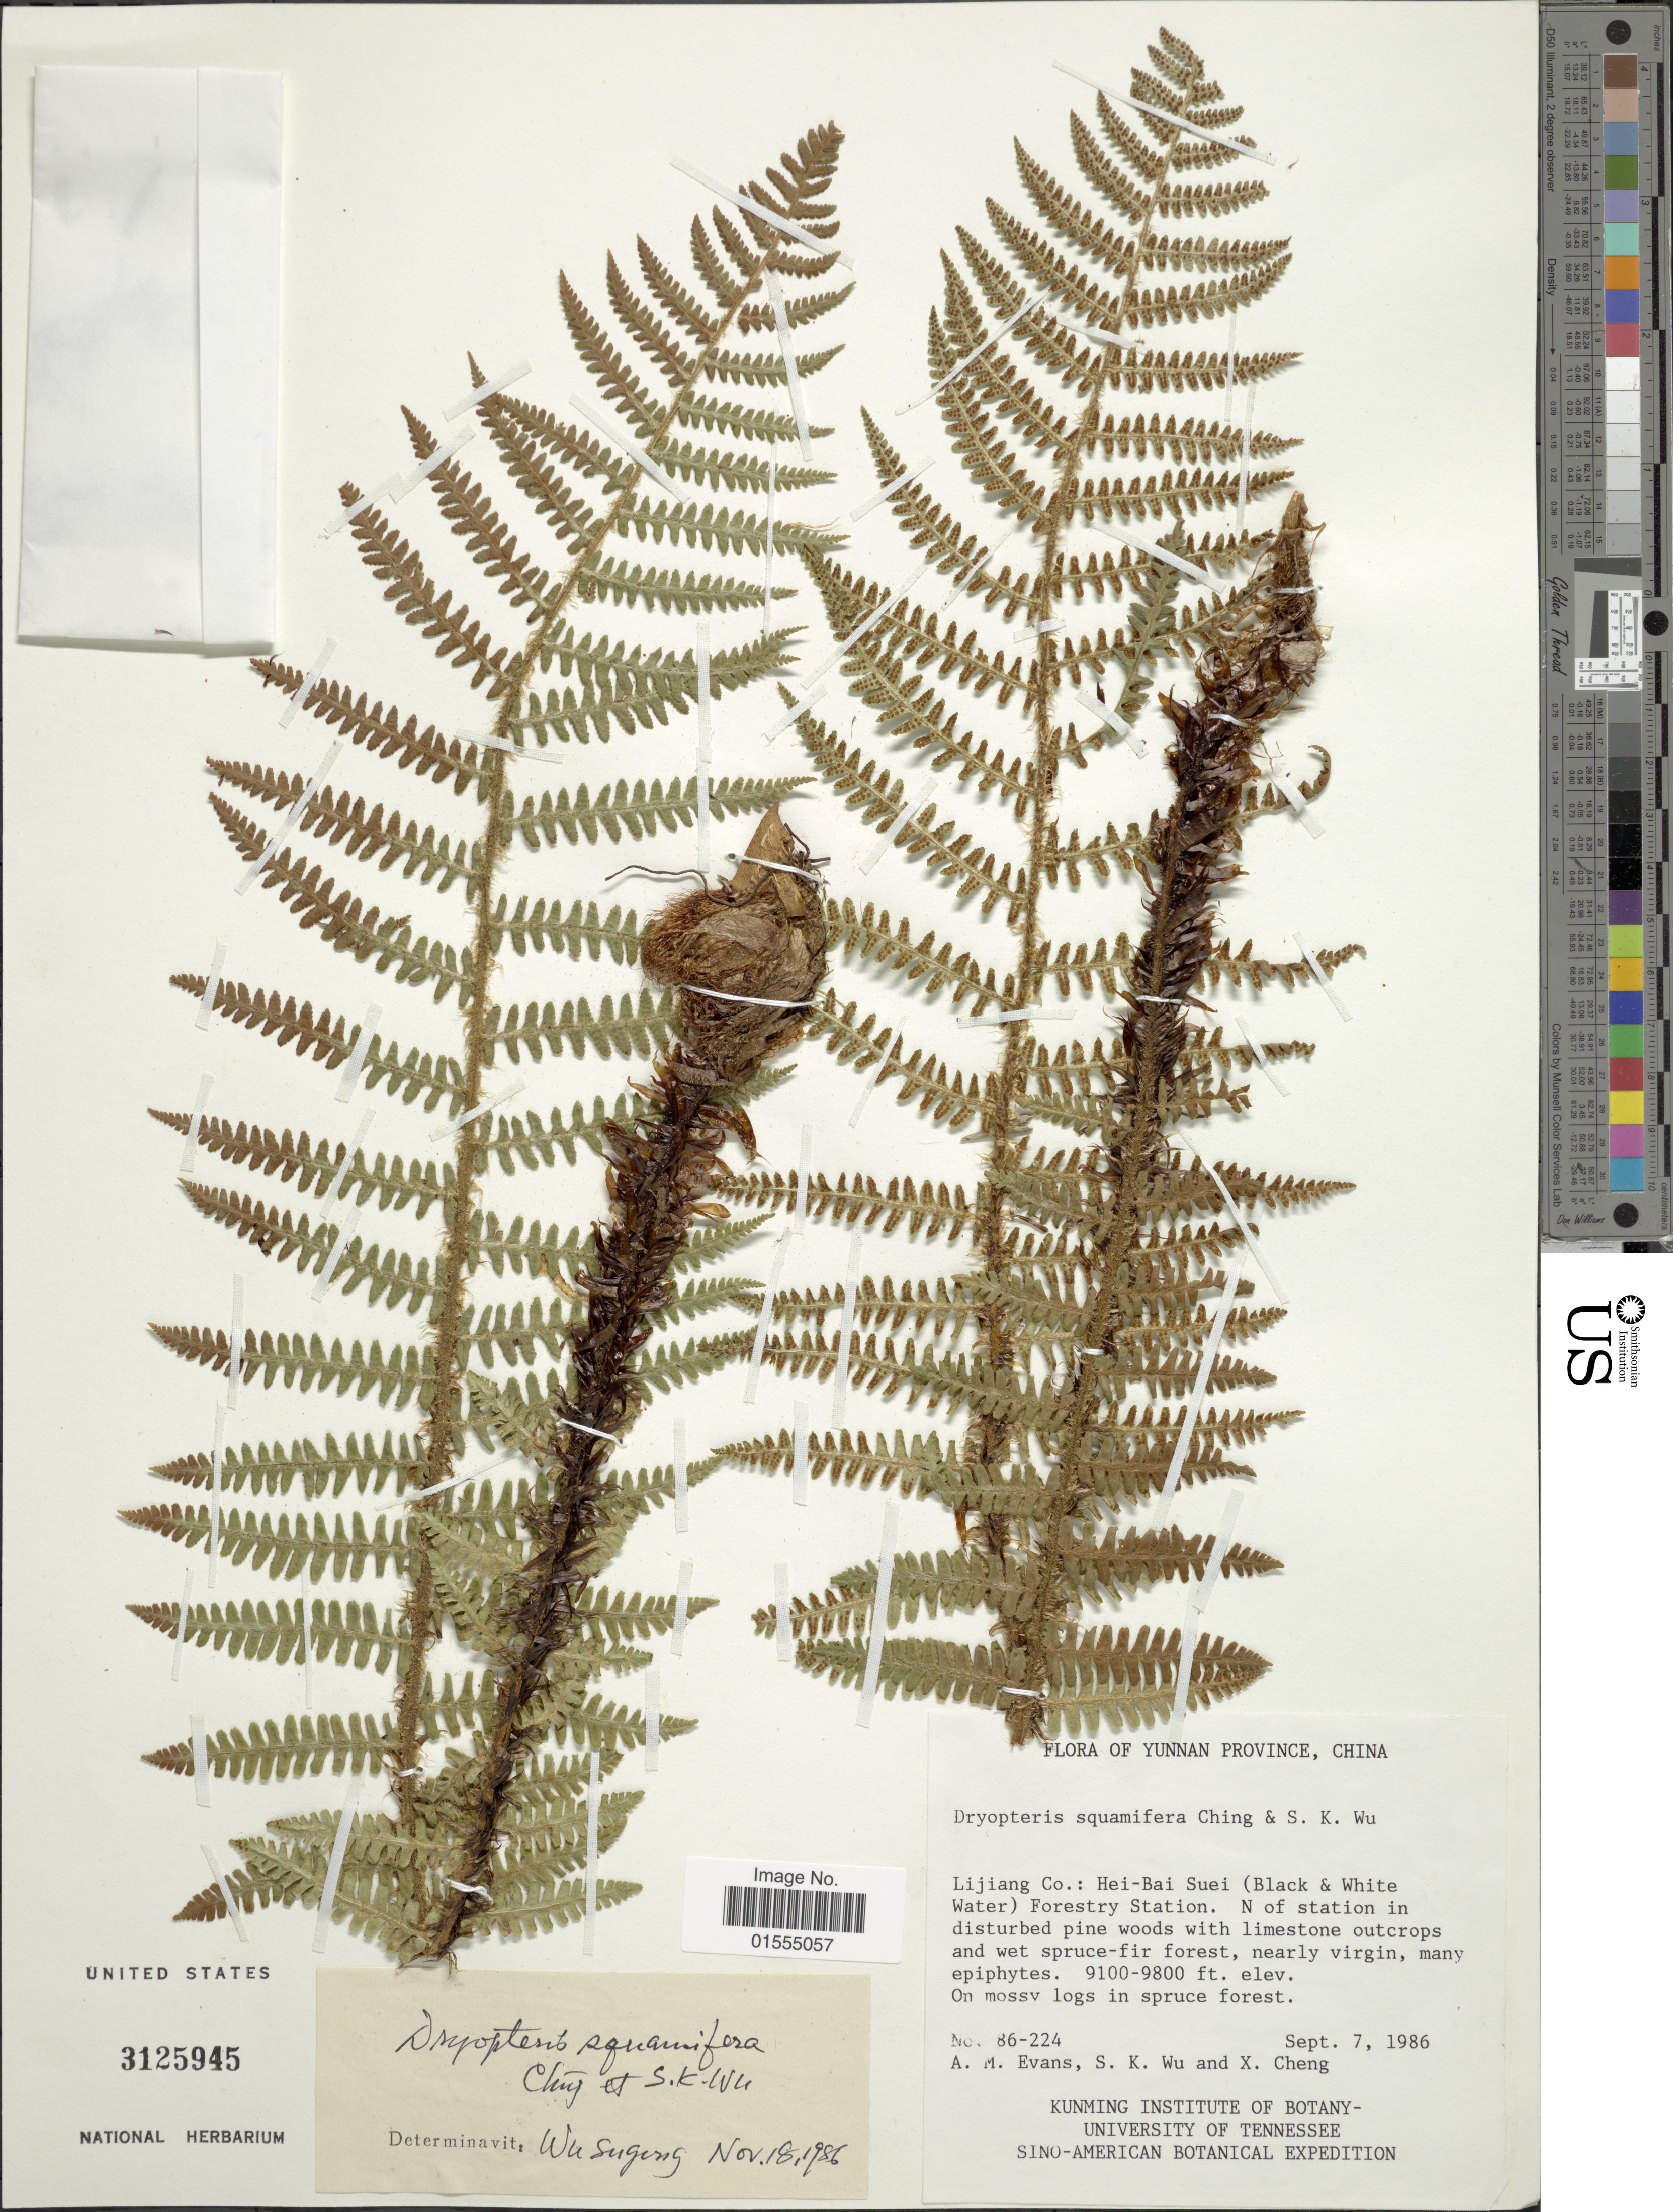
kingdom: Plantae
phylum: Tracheophyta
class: Polypodiopsida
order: Polypodiales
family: Dryopteridaceae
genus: Dryopteris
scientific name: Dryopteris squamifera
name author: Ching & S.K. Wu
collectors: A. M. Evans, S. K. Wu & X. Cheng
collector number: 86-224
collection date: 1986-09-07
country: China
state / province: Yunnan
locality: Yunnan Province, China, Lijiang Co.: Hei-Bai Suei (Black and White Water) Forestry Station, N of station in disturbed pine woods with limestone outcrops and wet spruce-fir forest, nearly virgin, many epiphytes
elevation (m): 2774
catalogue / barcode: US 3125945